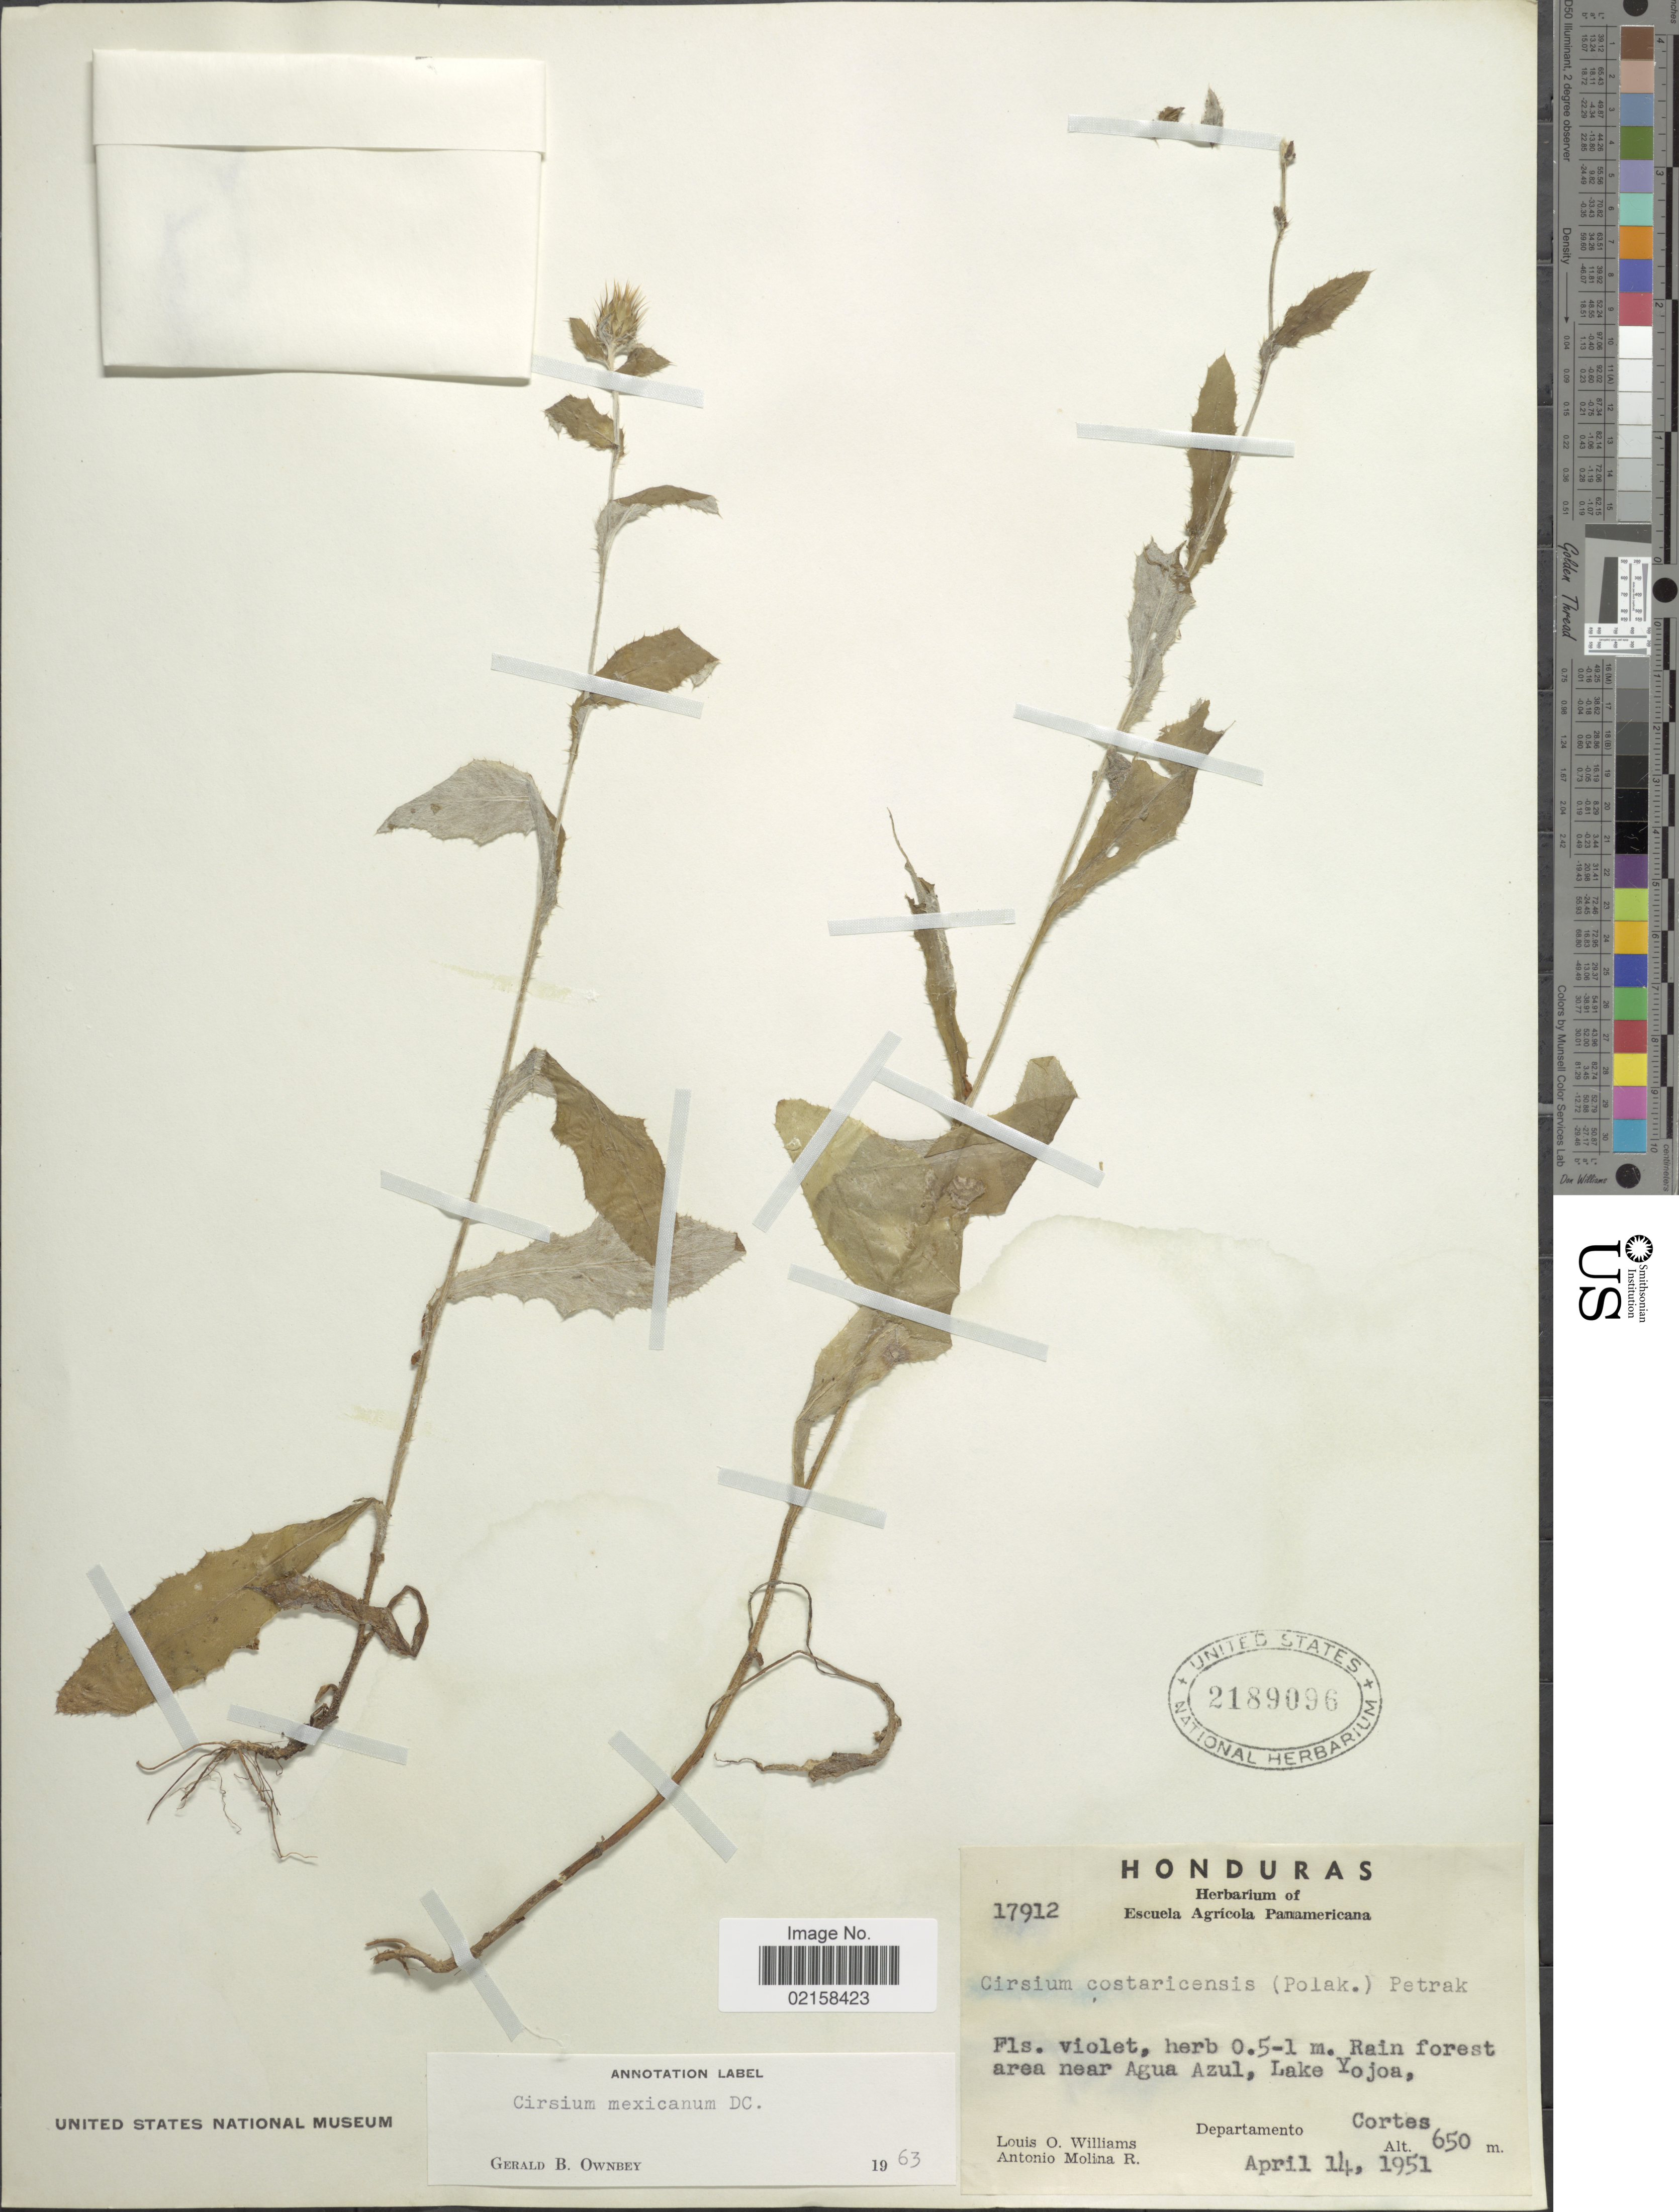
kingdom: Plantae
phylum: Tracheophyta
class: Magnoliopsida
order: Asterales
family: Asteraceae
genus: Cirsium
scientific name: Cirsium mexicanum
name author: DC.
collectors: L. O. Williams & A. Molina R.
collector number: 17912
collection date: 1951-04-14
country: Honduras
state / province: Cortés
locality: Rain forest area near Agua Azul, Lake Yojoa.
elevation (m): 650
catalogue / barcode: US 2189096